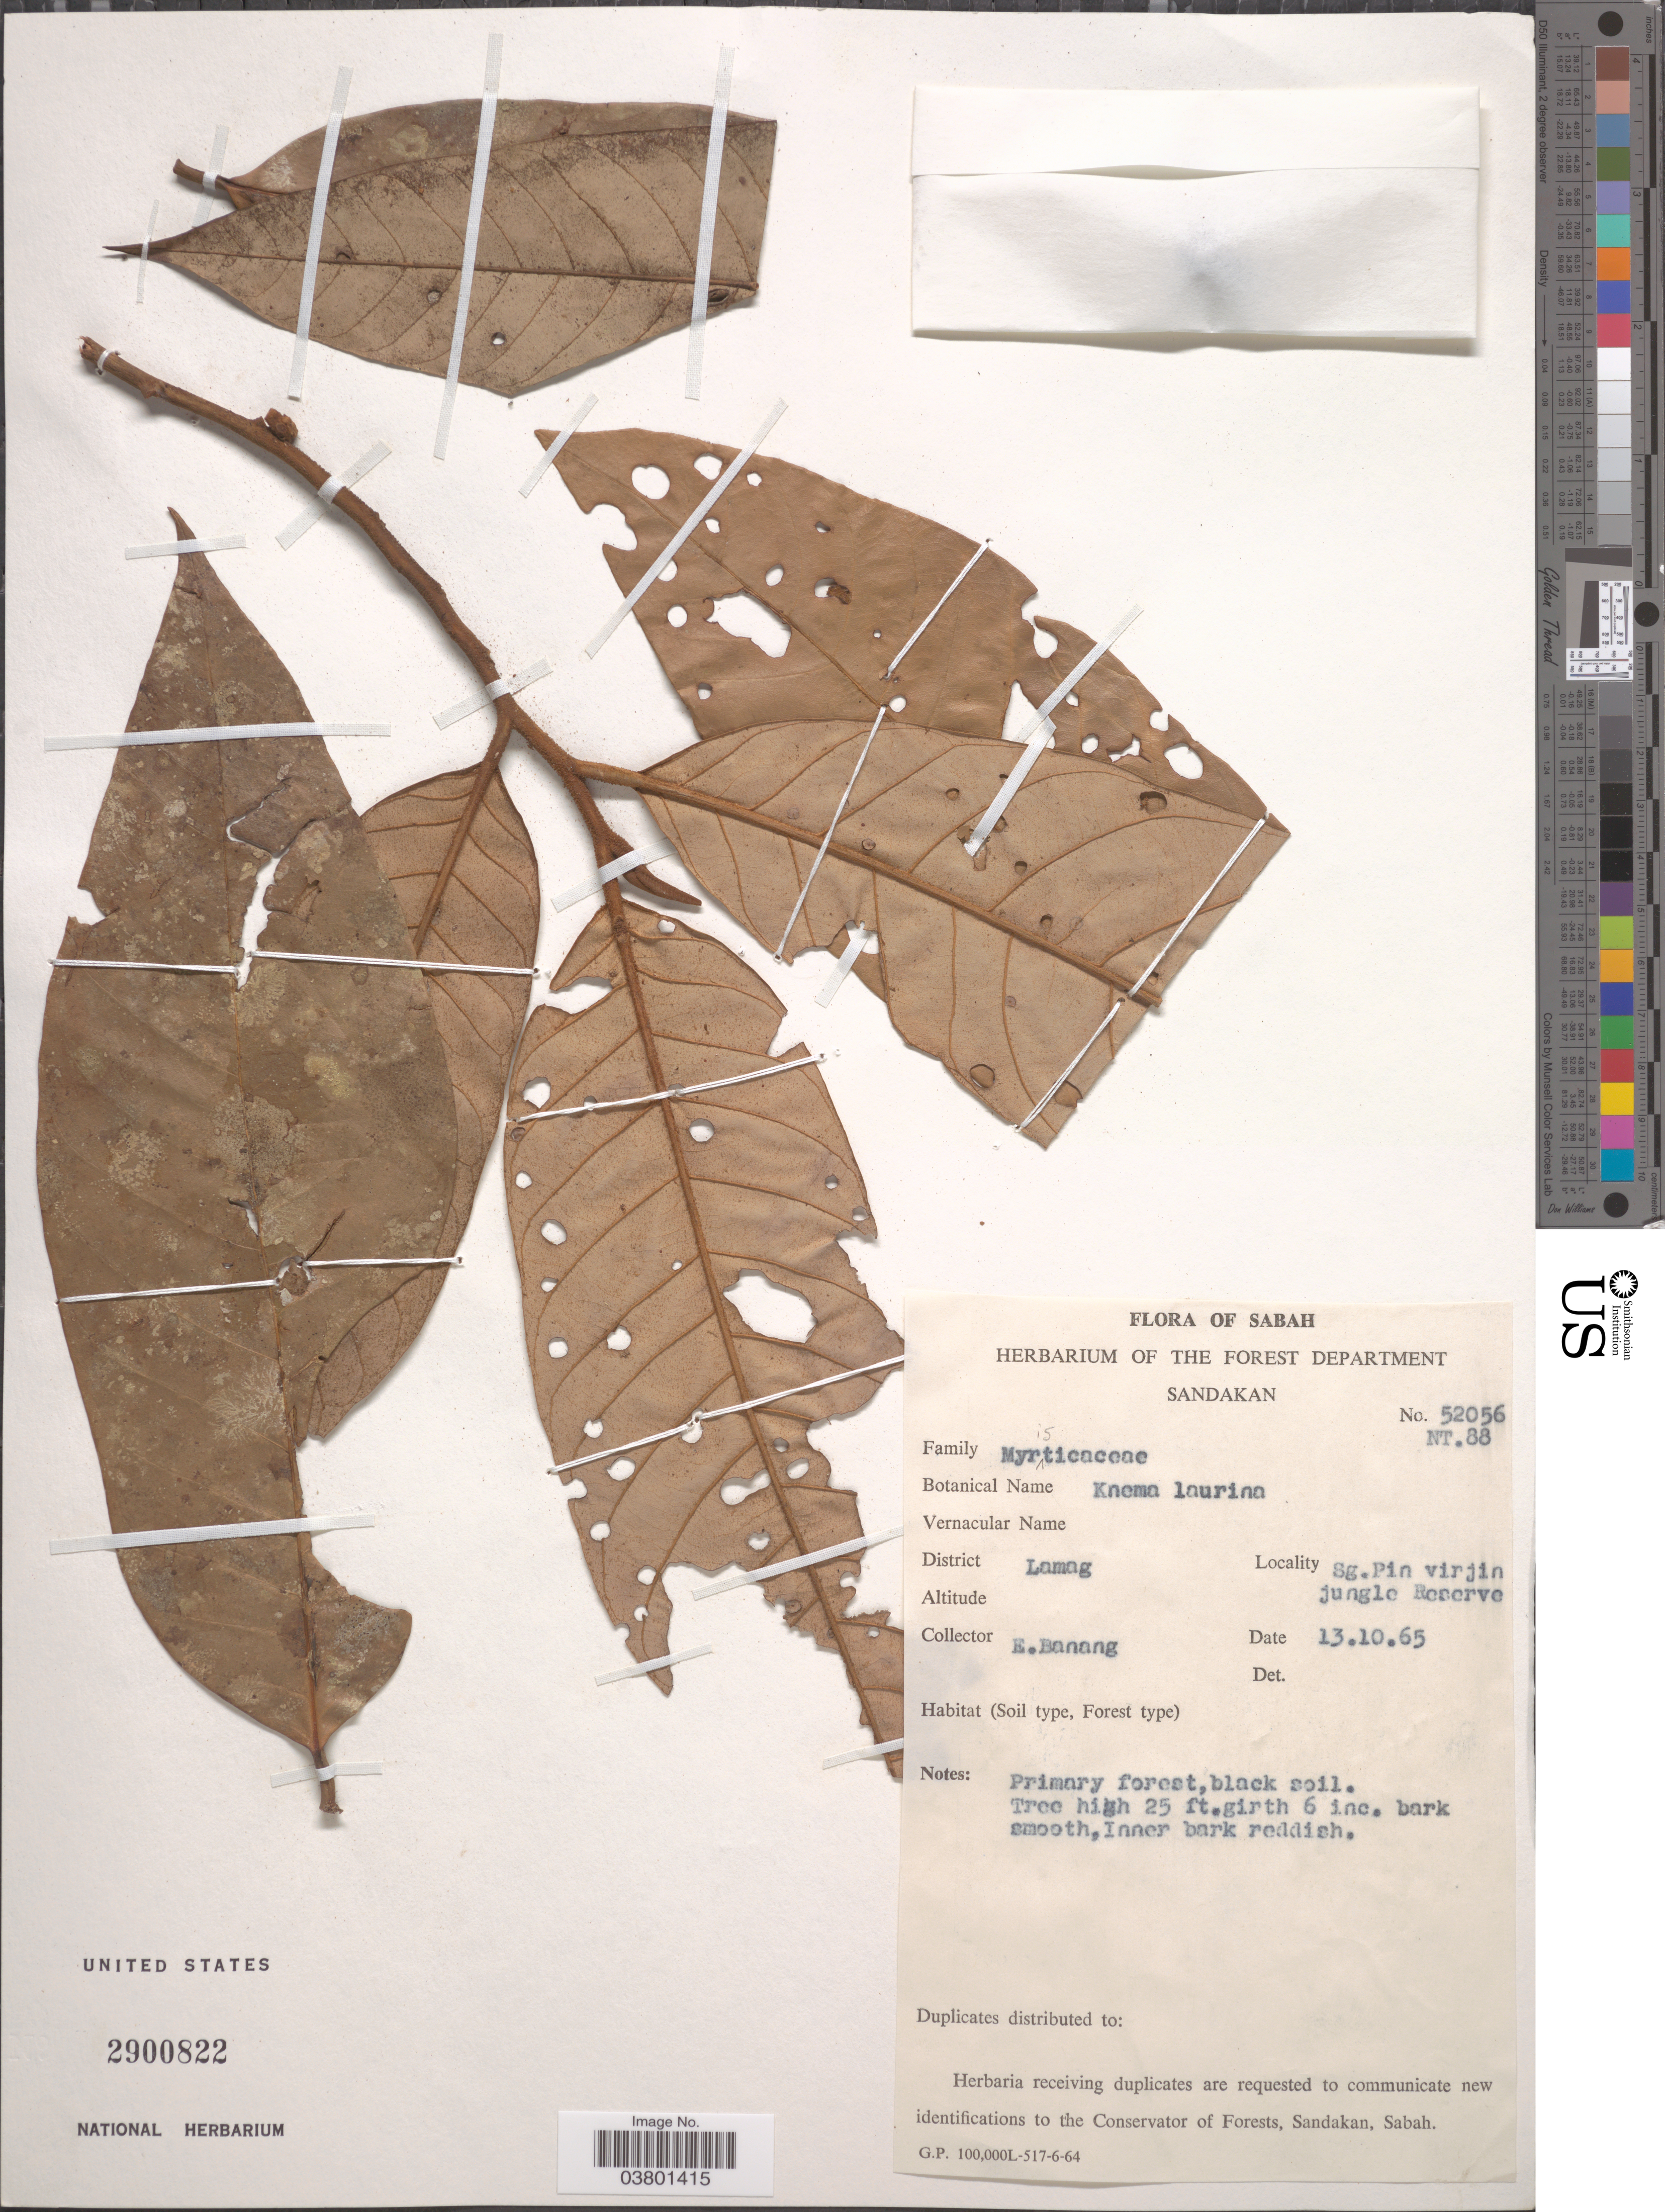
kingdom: Plantae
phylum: Tracheophyta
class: Magnoliopsida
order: Magnoliales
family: Myristicaceae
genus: Knema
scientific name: Knema laurina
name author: Warb.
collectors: E. Banang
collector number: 52056/NT.88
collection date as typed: Transcribed d/m/y: 13/10/65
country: Malaysia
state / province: Sabah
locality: District Lamag. Sg. Pin virjin jungle Reserve.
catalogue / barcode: US 2900822